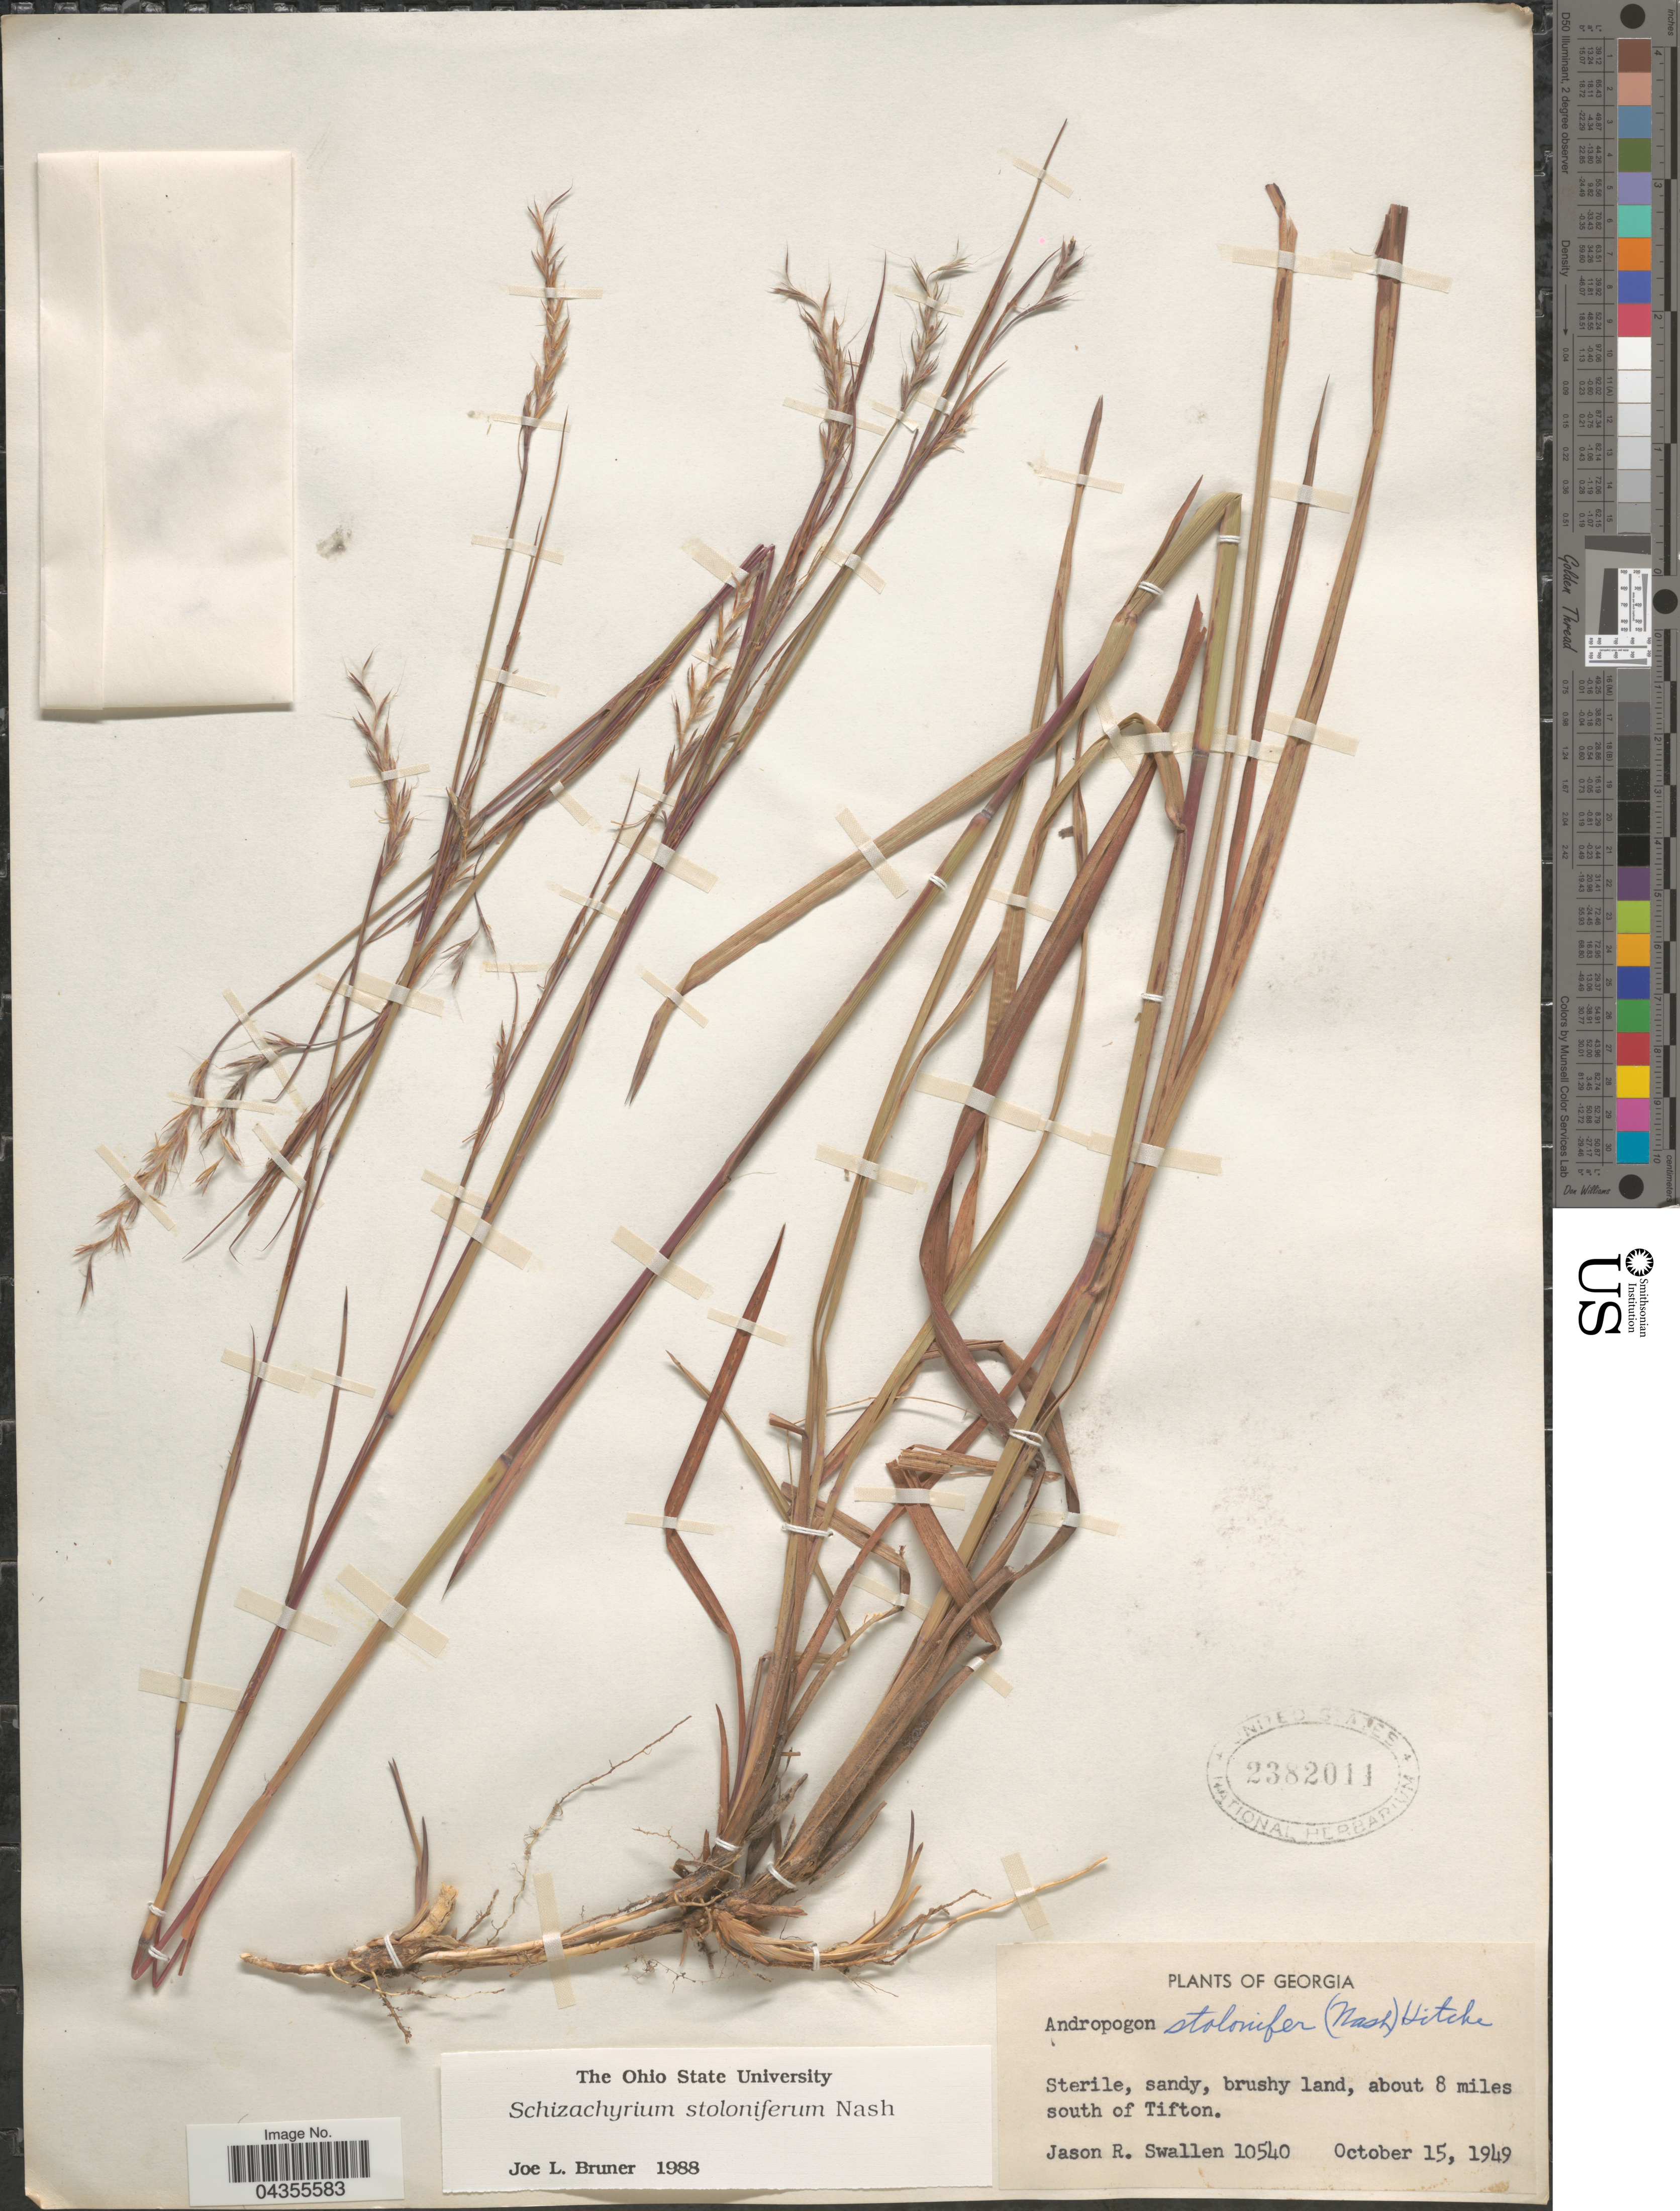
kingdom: Plantae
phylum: Tracheophyta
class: Liliopsida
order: Poales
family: Poaceae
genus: Schizachyrium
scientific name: Schizachyrium scoparium var. stoloniferum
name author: (Nash) Wipff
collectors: J. R. Swallen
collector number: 10540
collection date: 1949-10-15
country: United States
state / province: Georgia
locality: Sterile, sandy, brushy land, about 8 miles south of Tifton.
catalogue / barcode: US 2382011